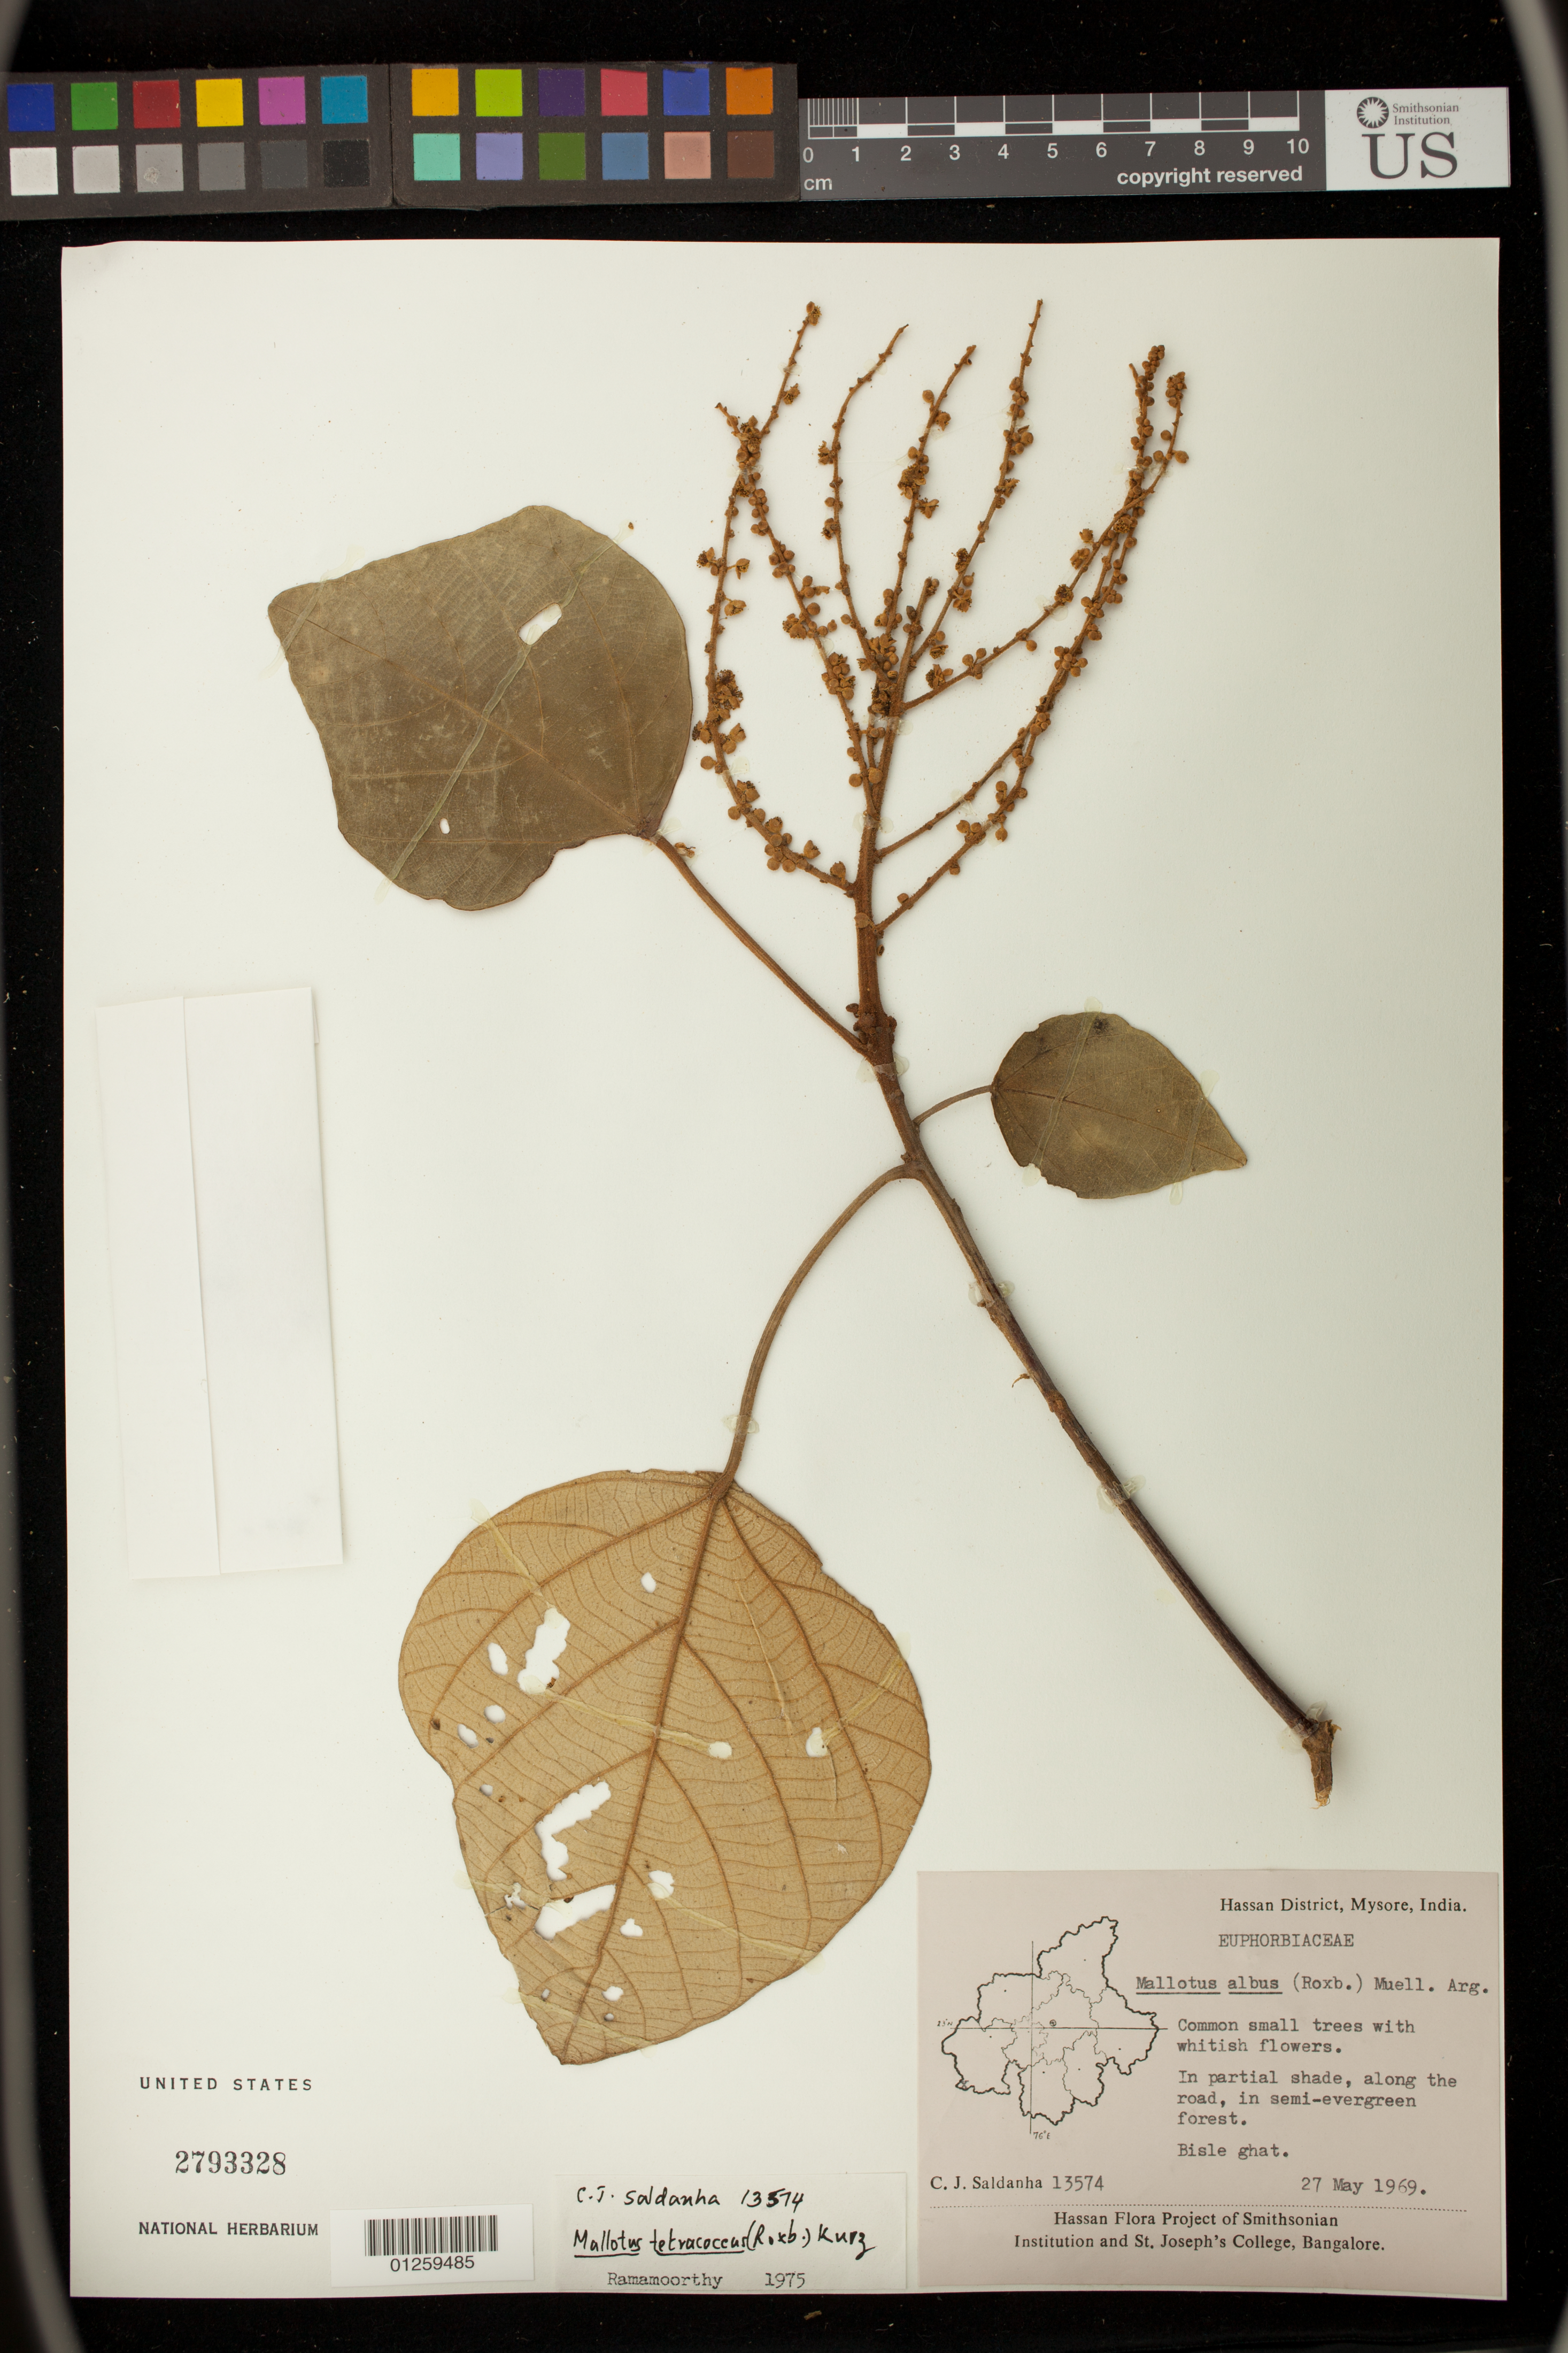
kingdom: Plantae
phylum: Tracheophyta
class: Magnoliopsida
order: Malpighiales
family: Euphorbiaceae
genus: Mallotus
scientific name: Mallotus tetracoccus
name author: (Roxb.) Kurz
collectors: C. J. Saldanha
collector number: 13574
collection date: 1969-05-27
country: India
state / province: Karnataka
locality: Mysore, Bisle ghat. Hassan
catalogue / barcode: US 2793328